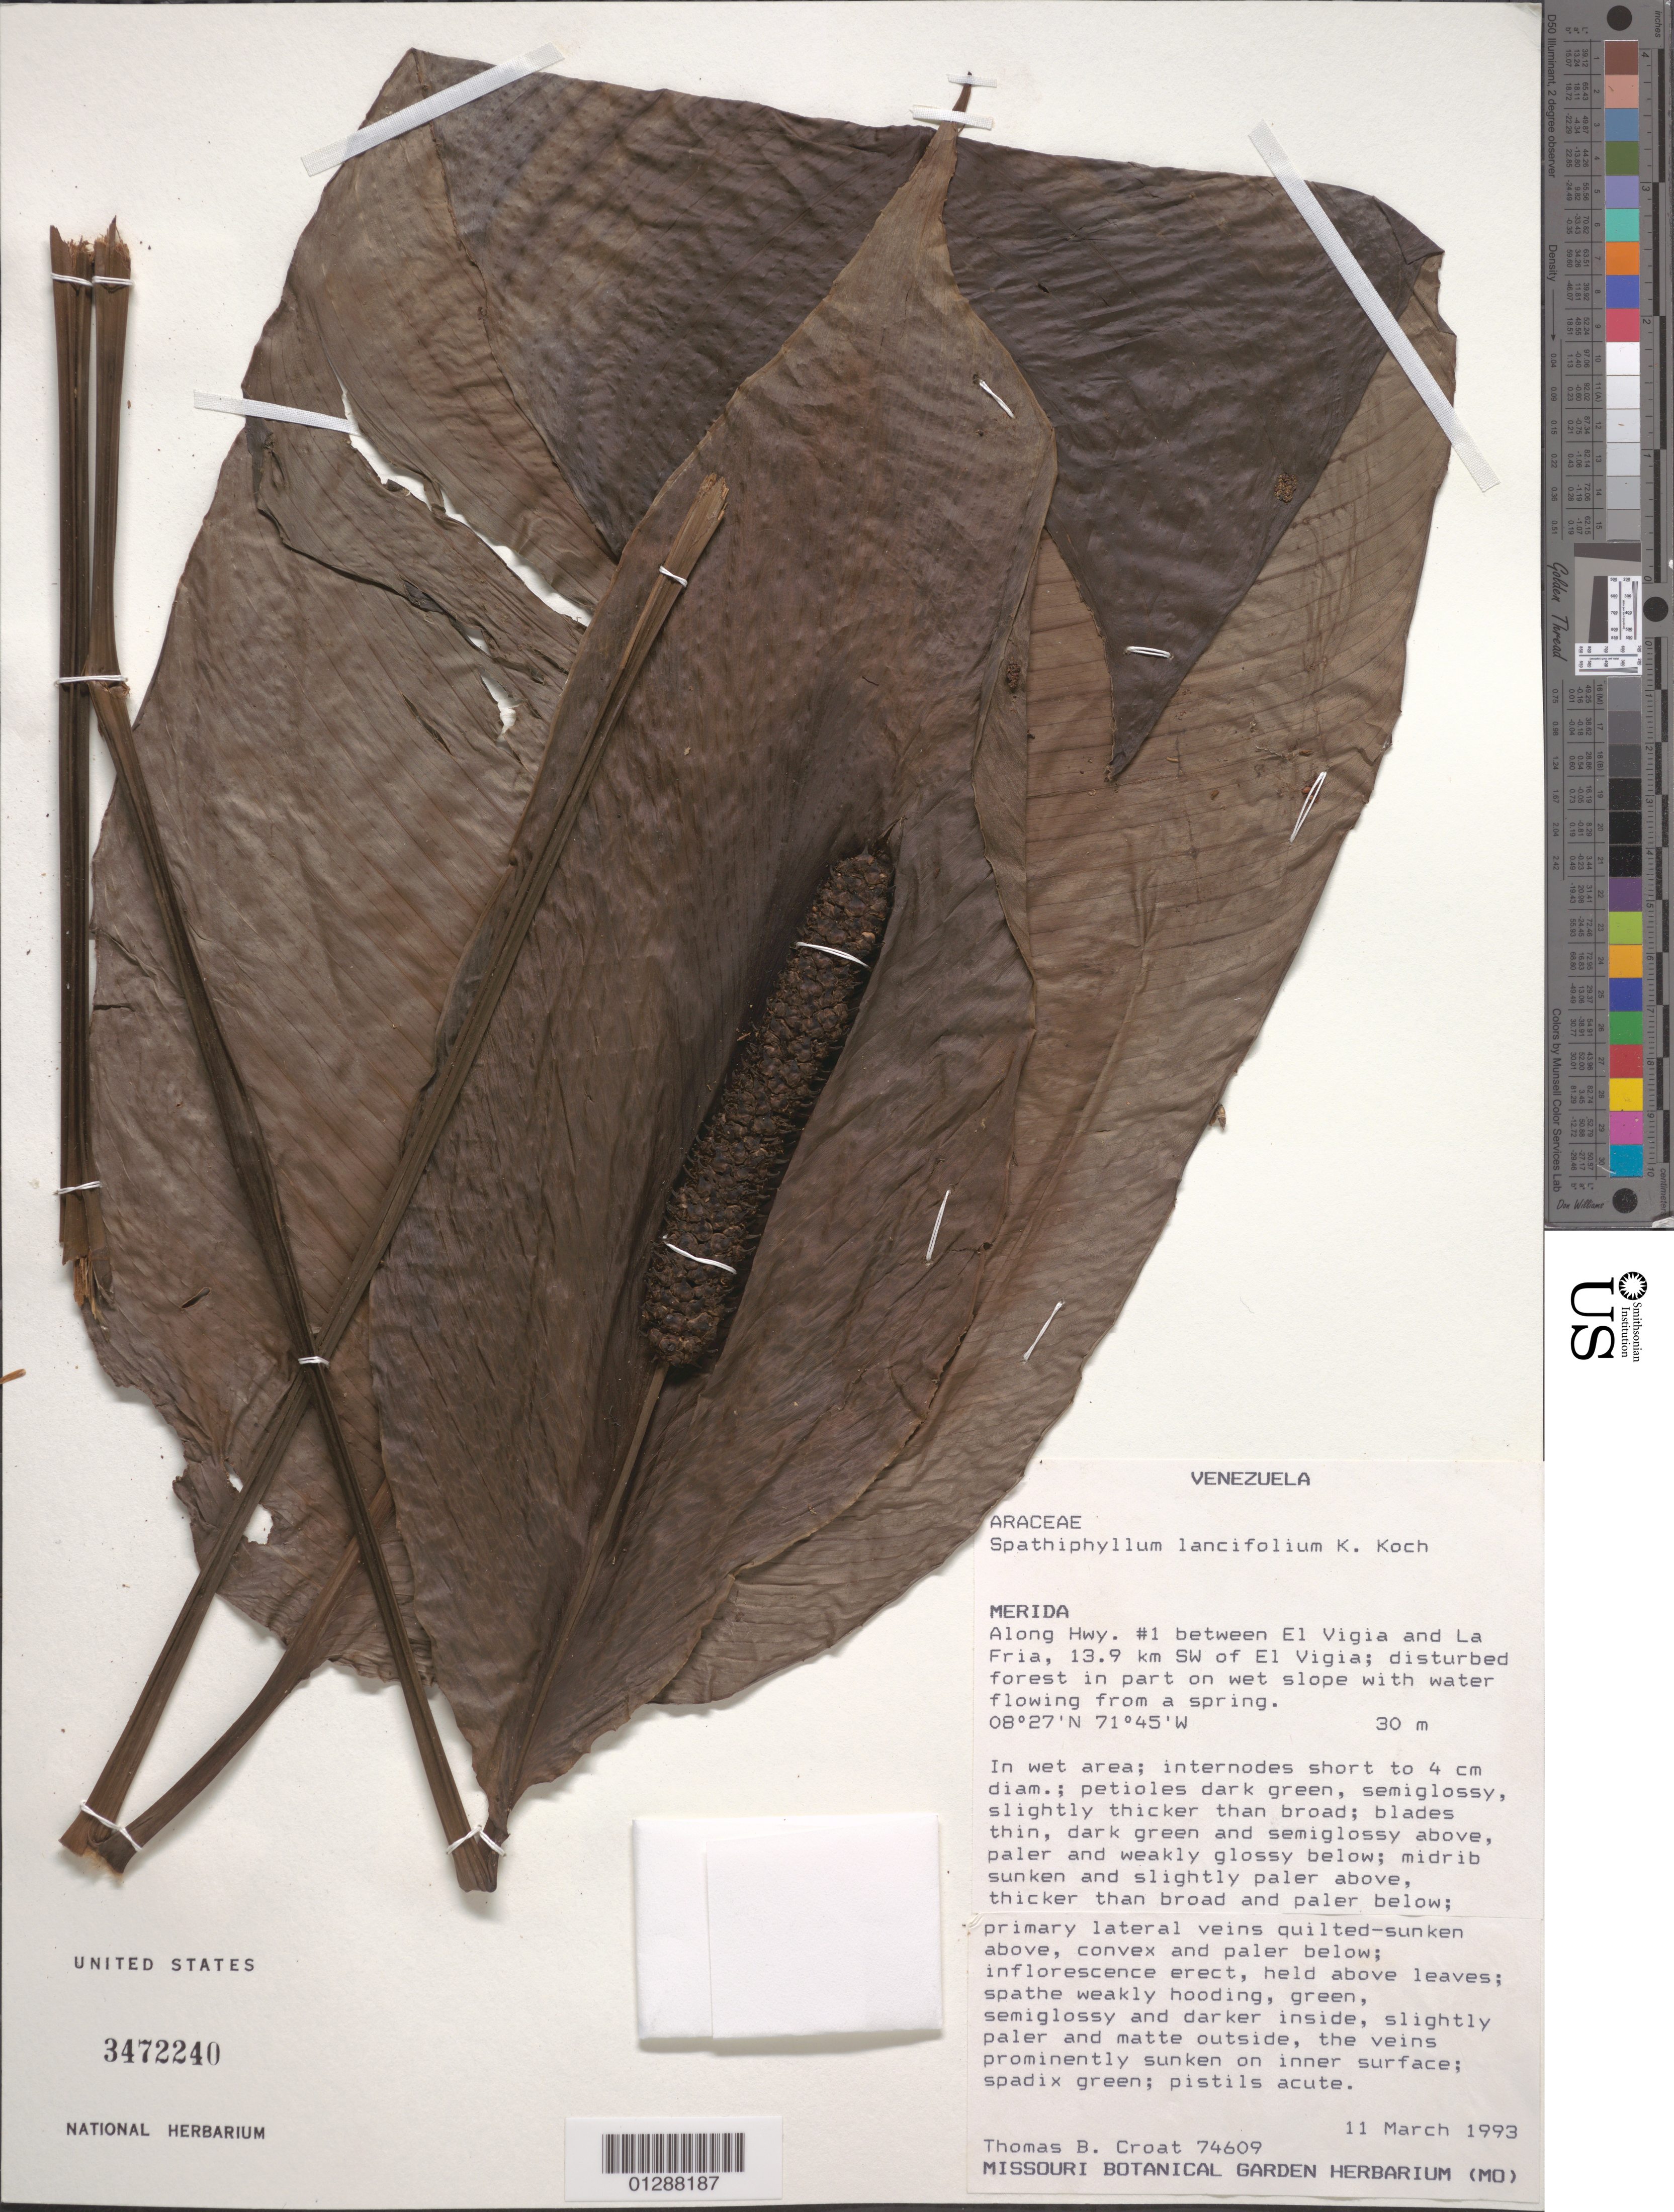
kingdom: Plantae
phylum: Tracheophyta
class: Liliopsida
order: Alismatales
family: Araceae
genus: Spathiphyllum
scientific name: Spathiphyllum lanceifolium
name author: (Jacq.) Schott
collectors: T. B. Croat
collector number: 74609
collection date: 1993-03-11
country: Venezuela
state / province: Merida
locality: Along Hwy. #1 between El Vigia and La Fria, 13.9 km SW of El Vigia.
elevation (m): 30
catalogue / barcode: US 3472240